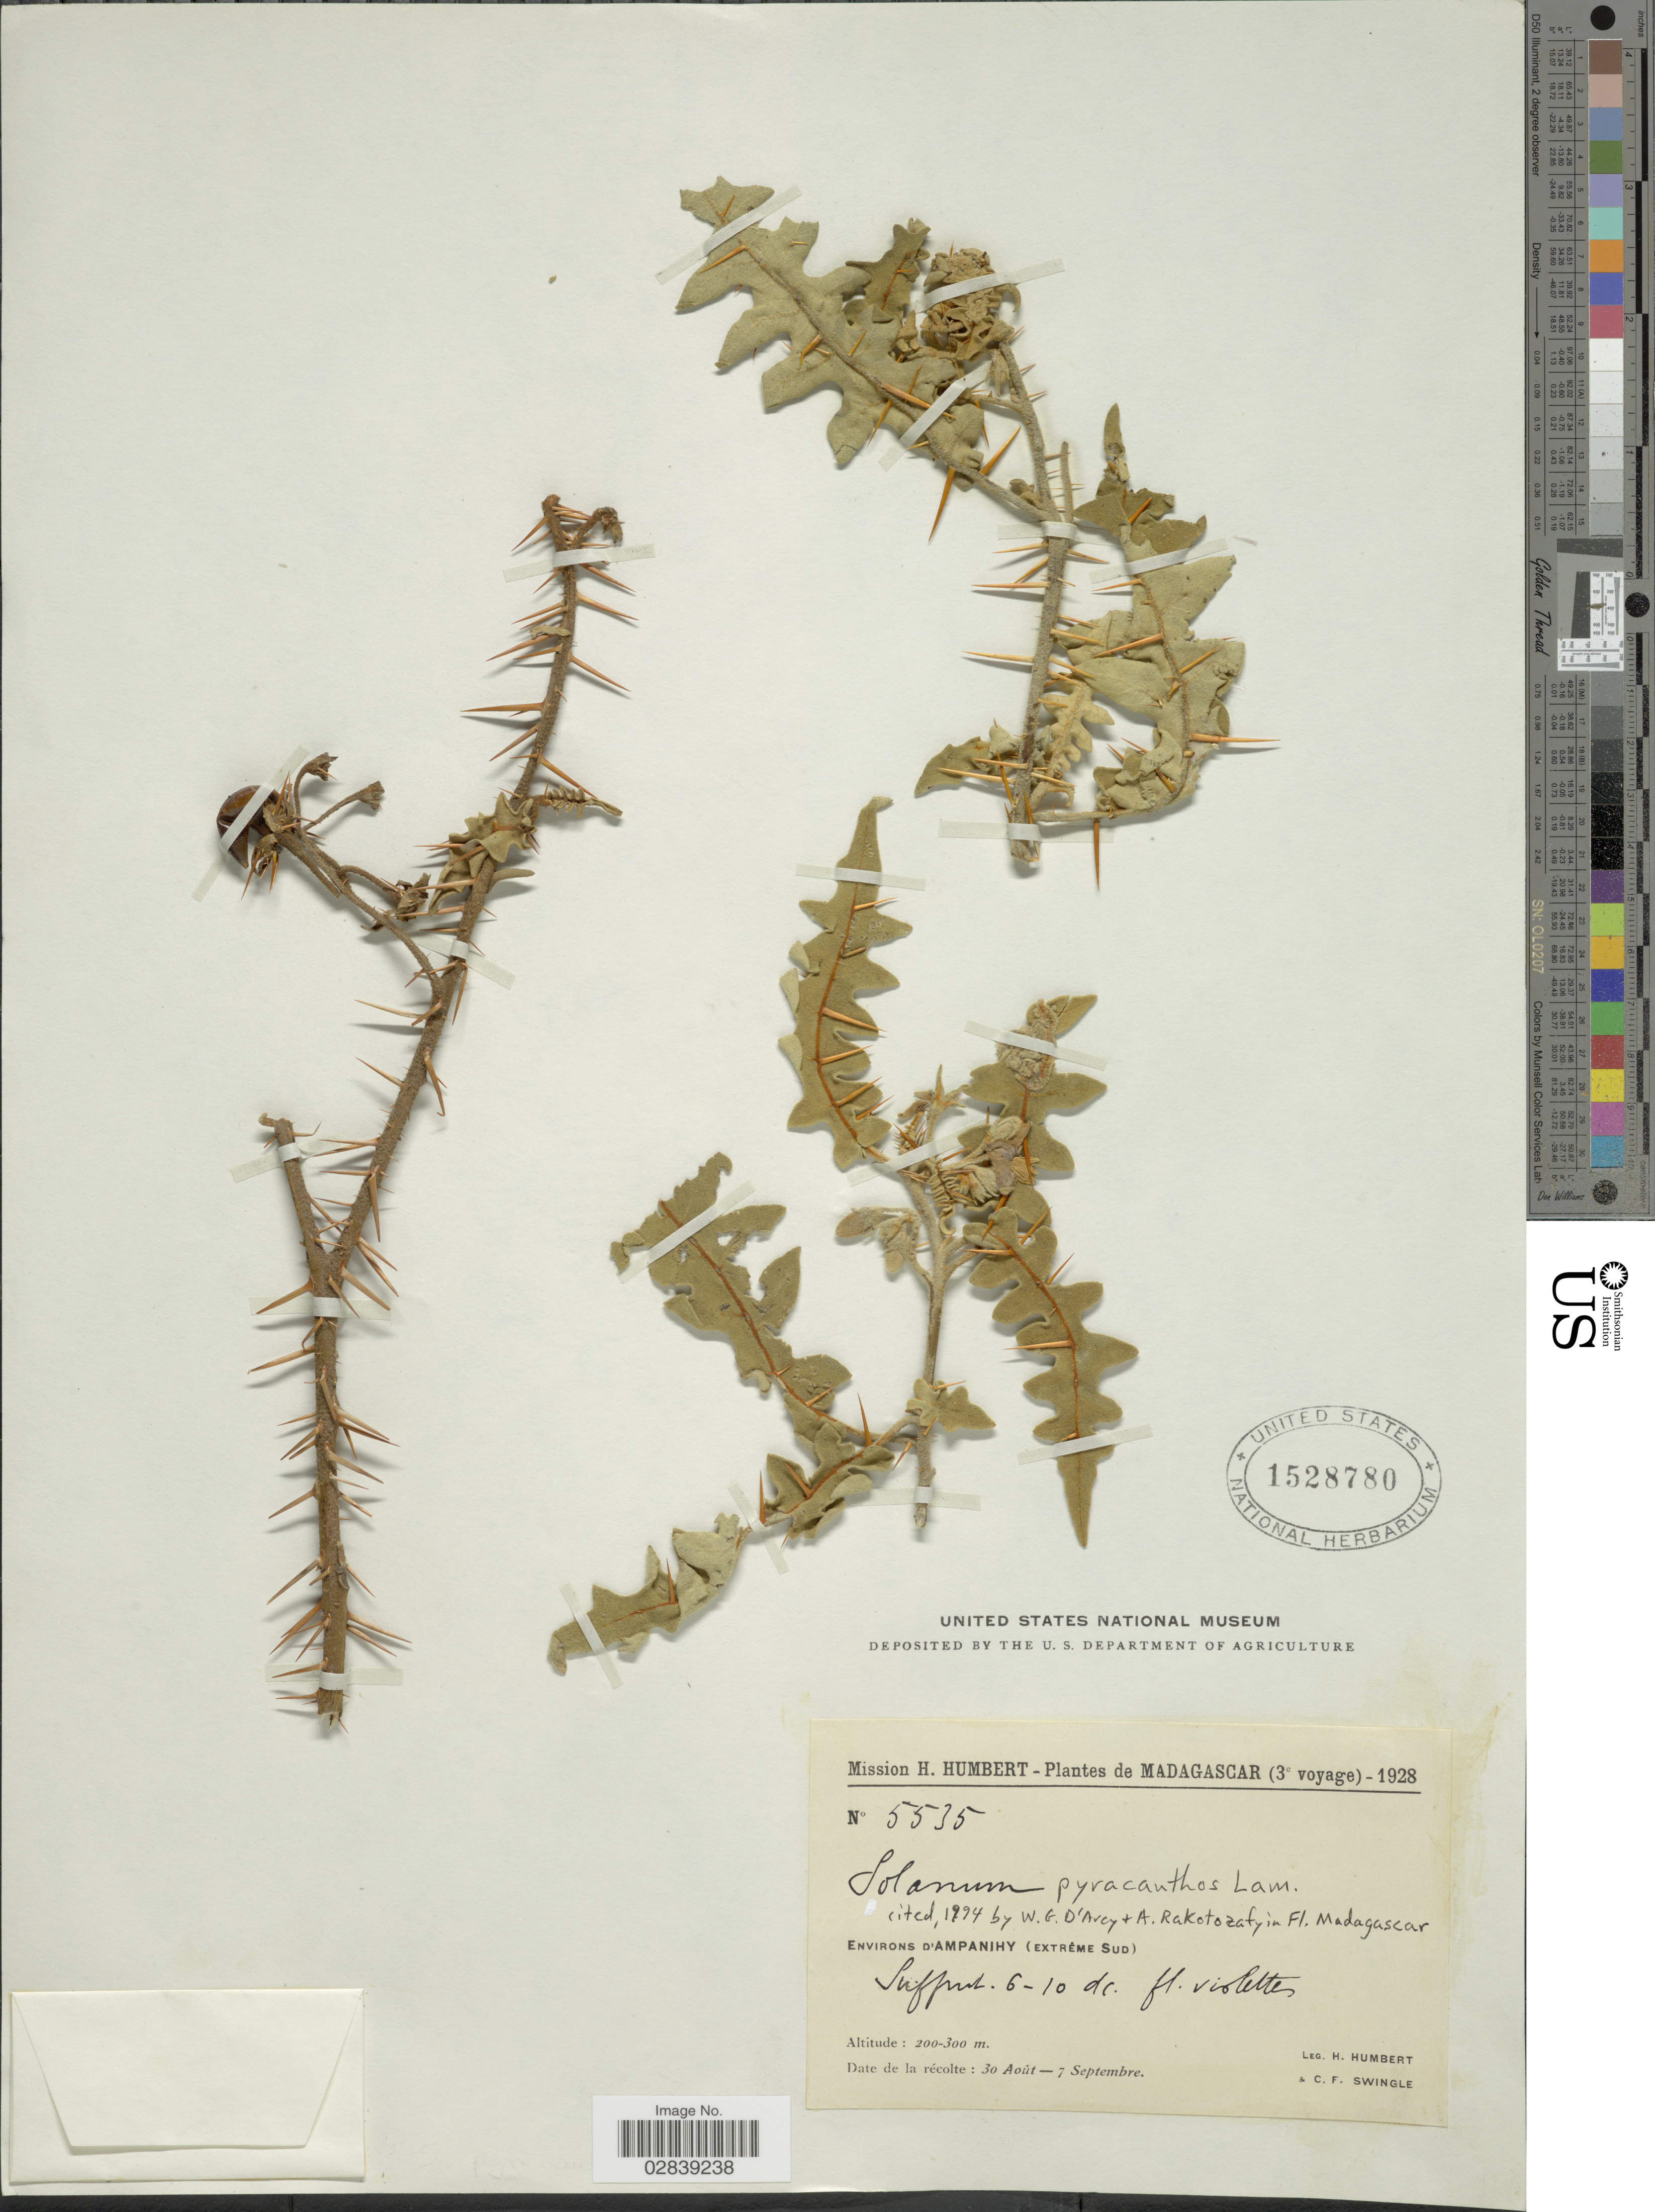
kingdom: Plantae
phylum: Tracheophyta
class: Magnoliopsida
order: Solanales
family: Solanaceae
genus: Solanum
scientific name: Solanum pyracanthos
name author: Lam.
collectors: H. Humbert & C. Swingle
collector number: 5535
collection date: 1928-08-30/1928-09-07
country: Madagascar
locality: Environs d'Ampanihy (Extréme Sud).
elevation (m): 200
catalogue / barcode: US 1528780